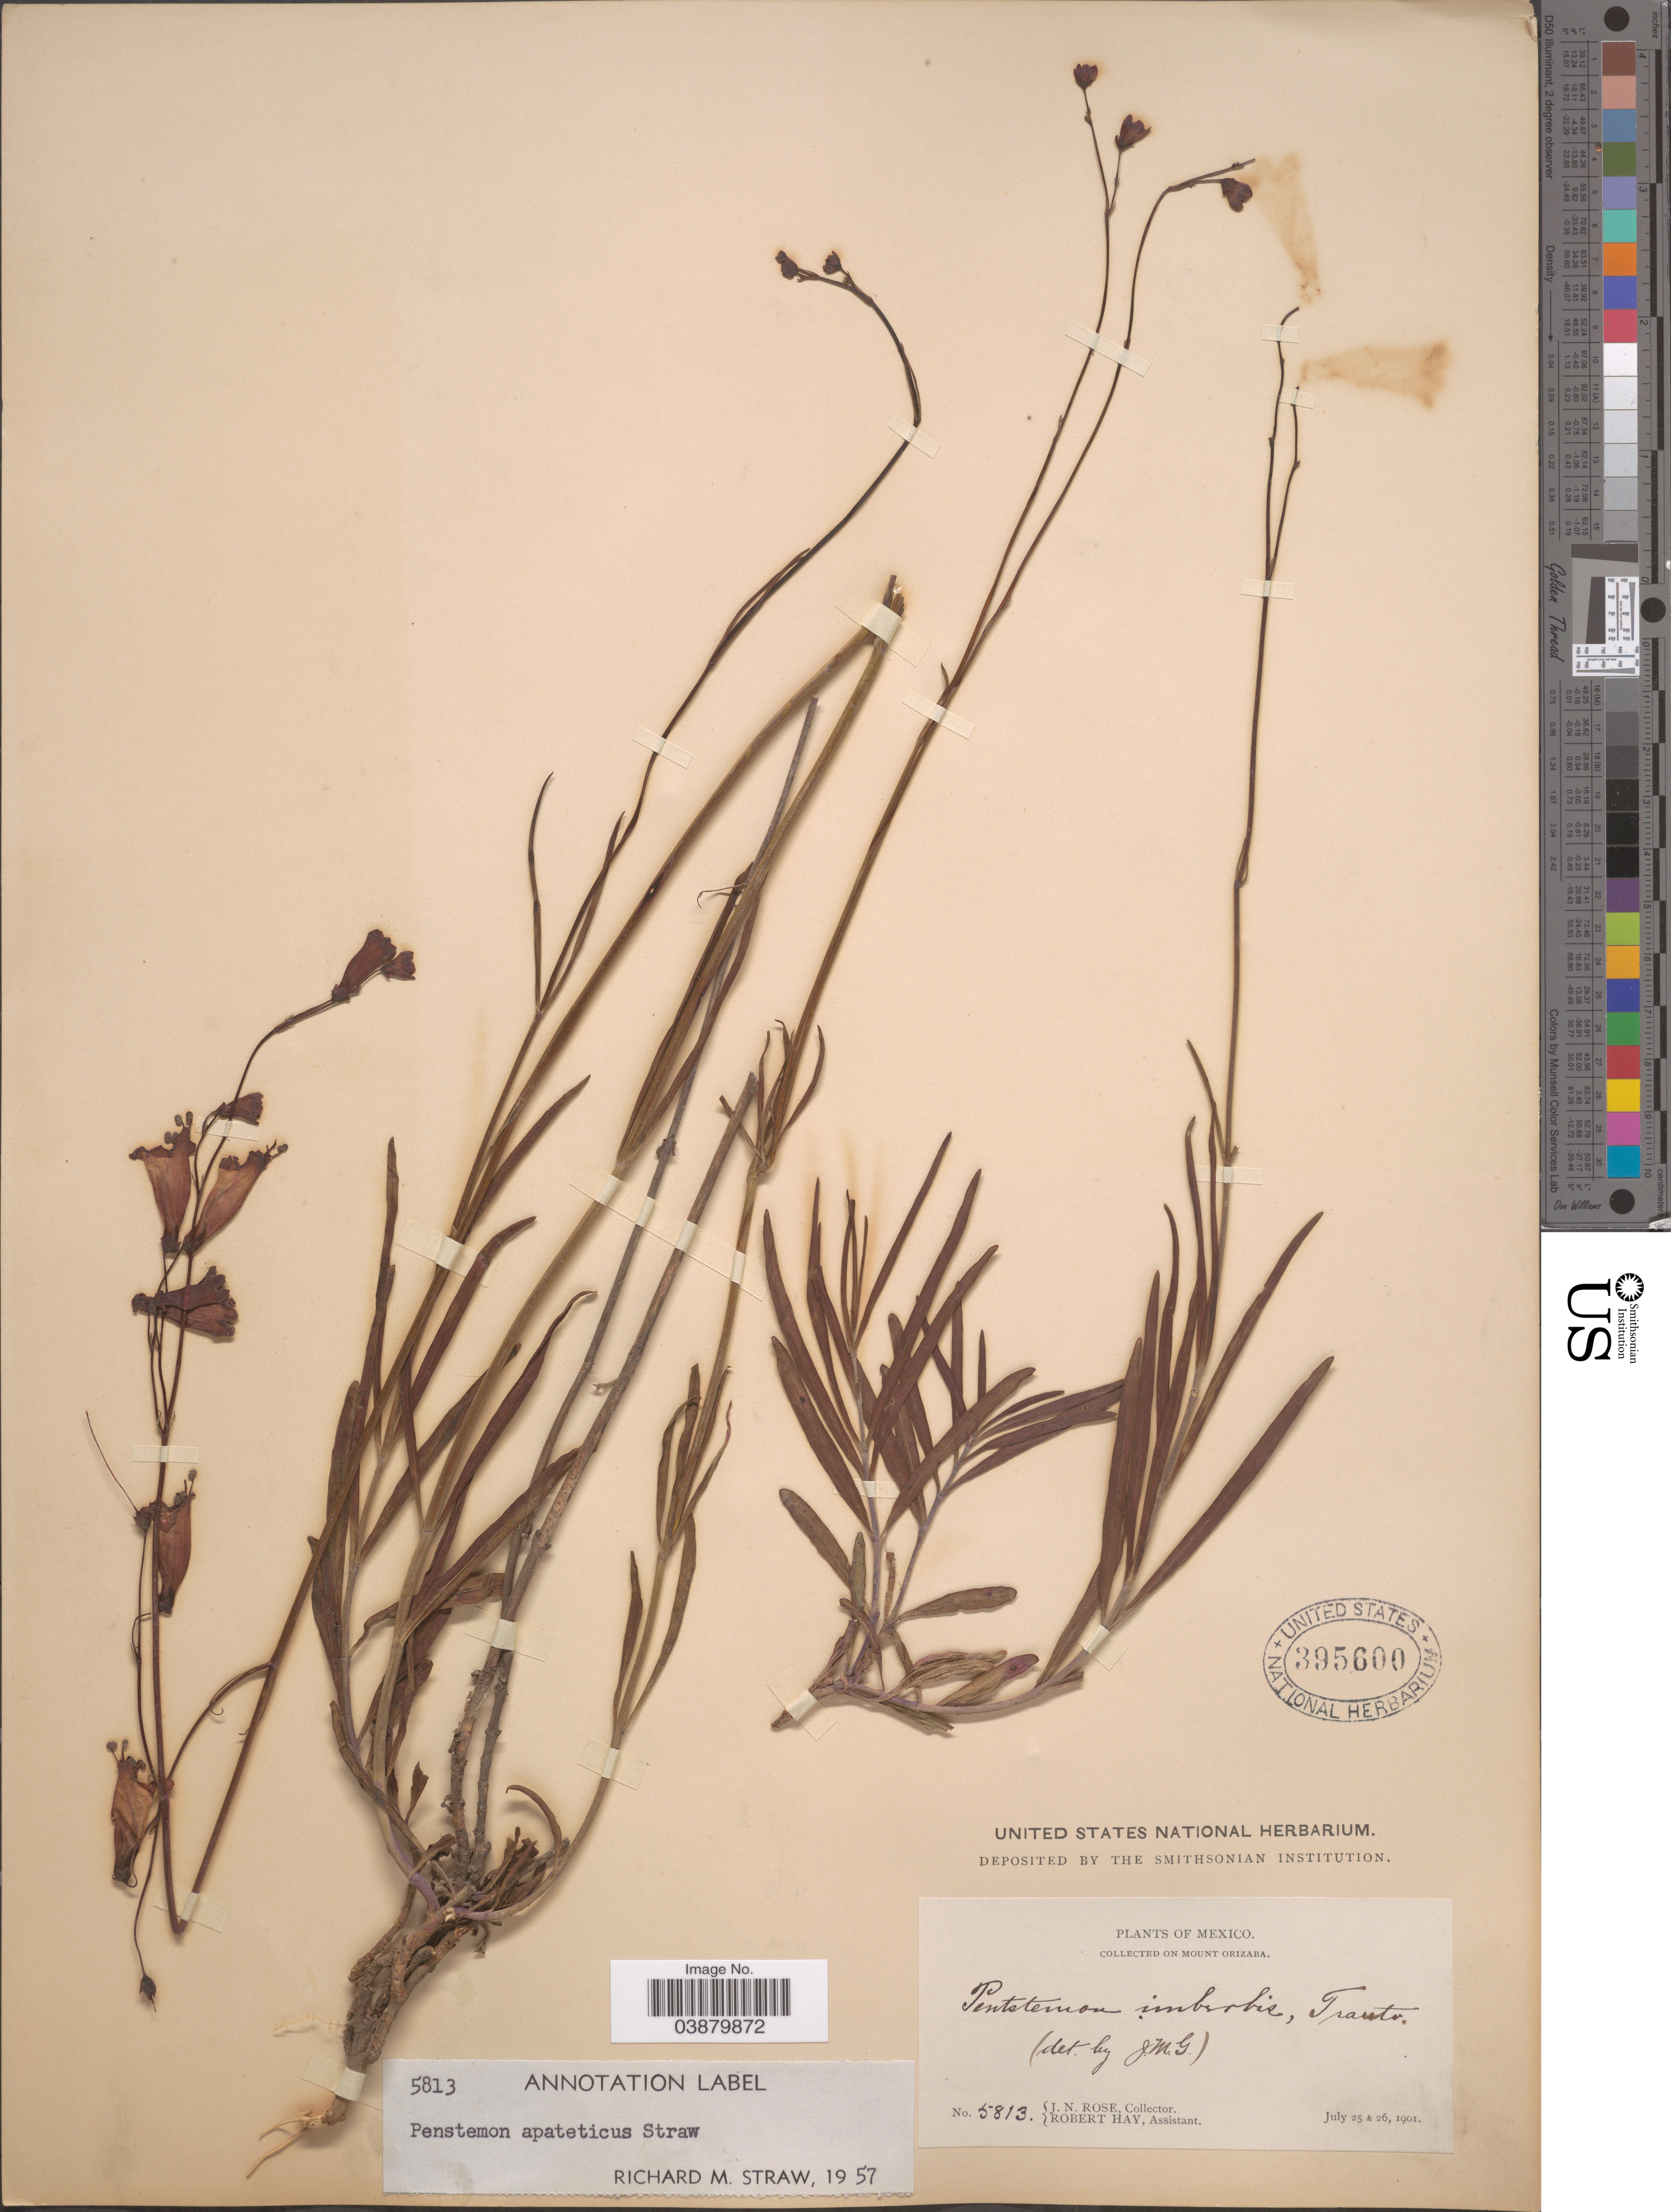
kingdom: Plantae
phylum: Tracheophyta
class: Magnoliopsida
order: Lamiales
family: Plantaginaceae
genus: Penstemon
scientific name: Penstemon miniatus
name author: Lindl.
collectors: J. N. Rose & R. Hay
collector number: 5813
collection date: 1901-07-25/1901-07-26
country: Mexico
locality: On Mount Orizaba.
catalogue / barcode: US 395600